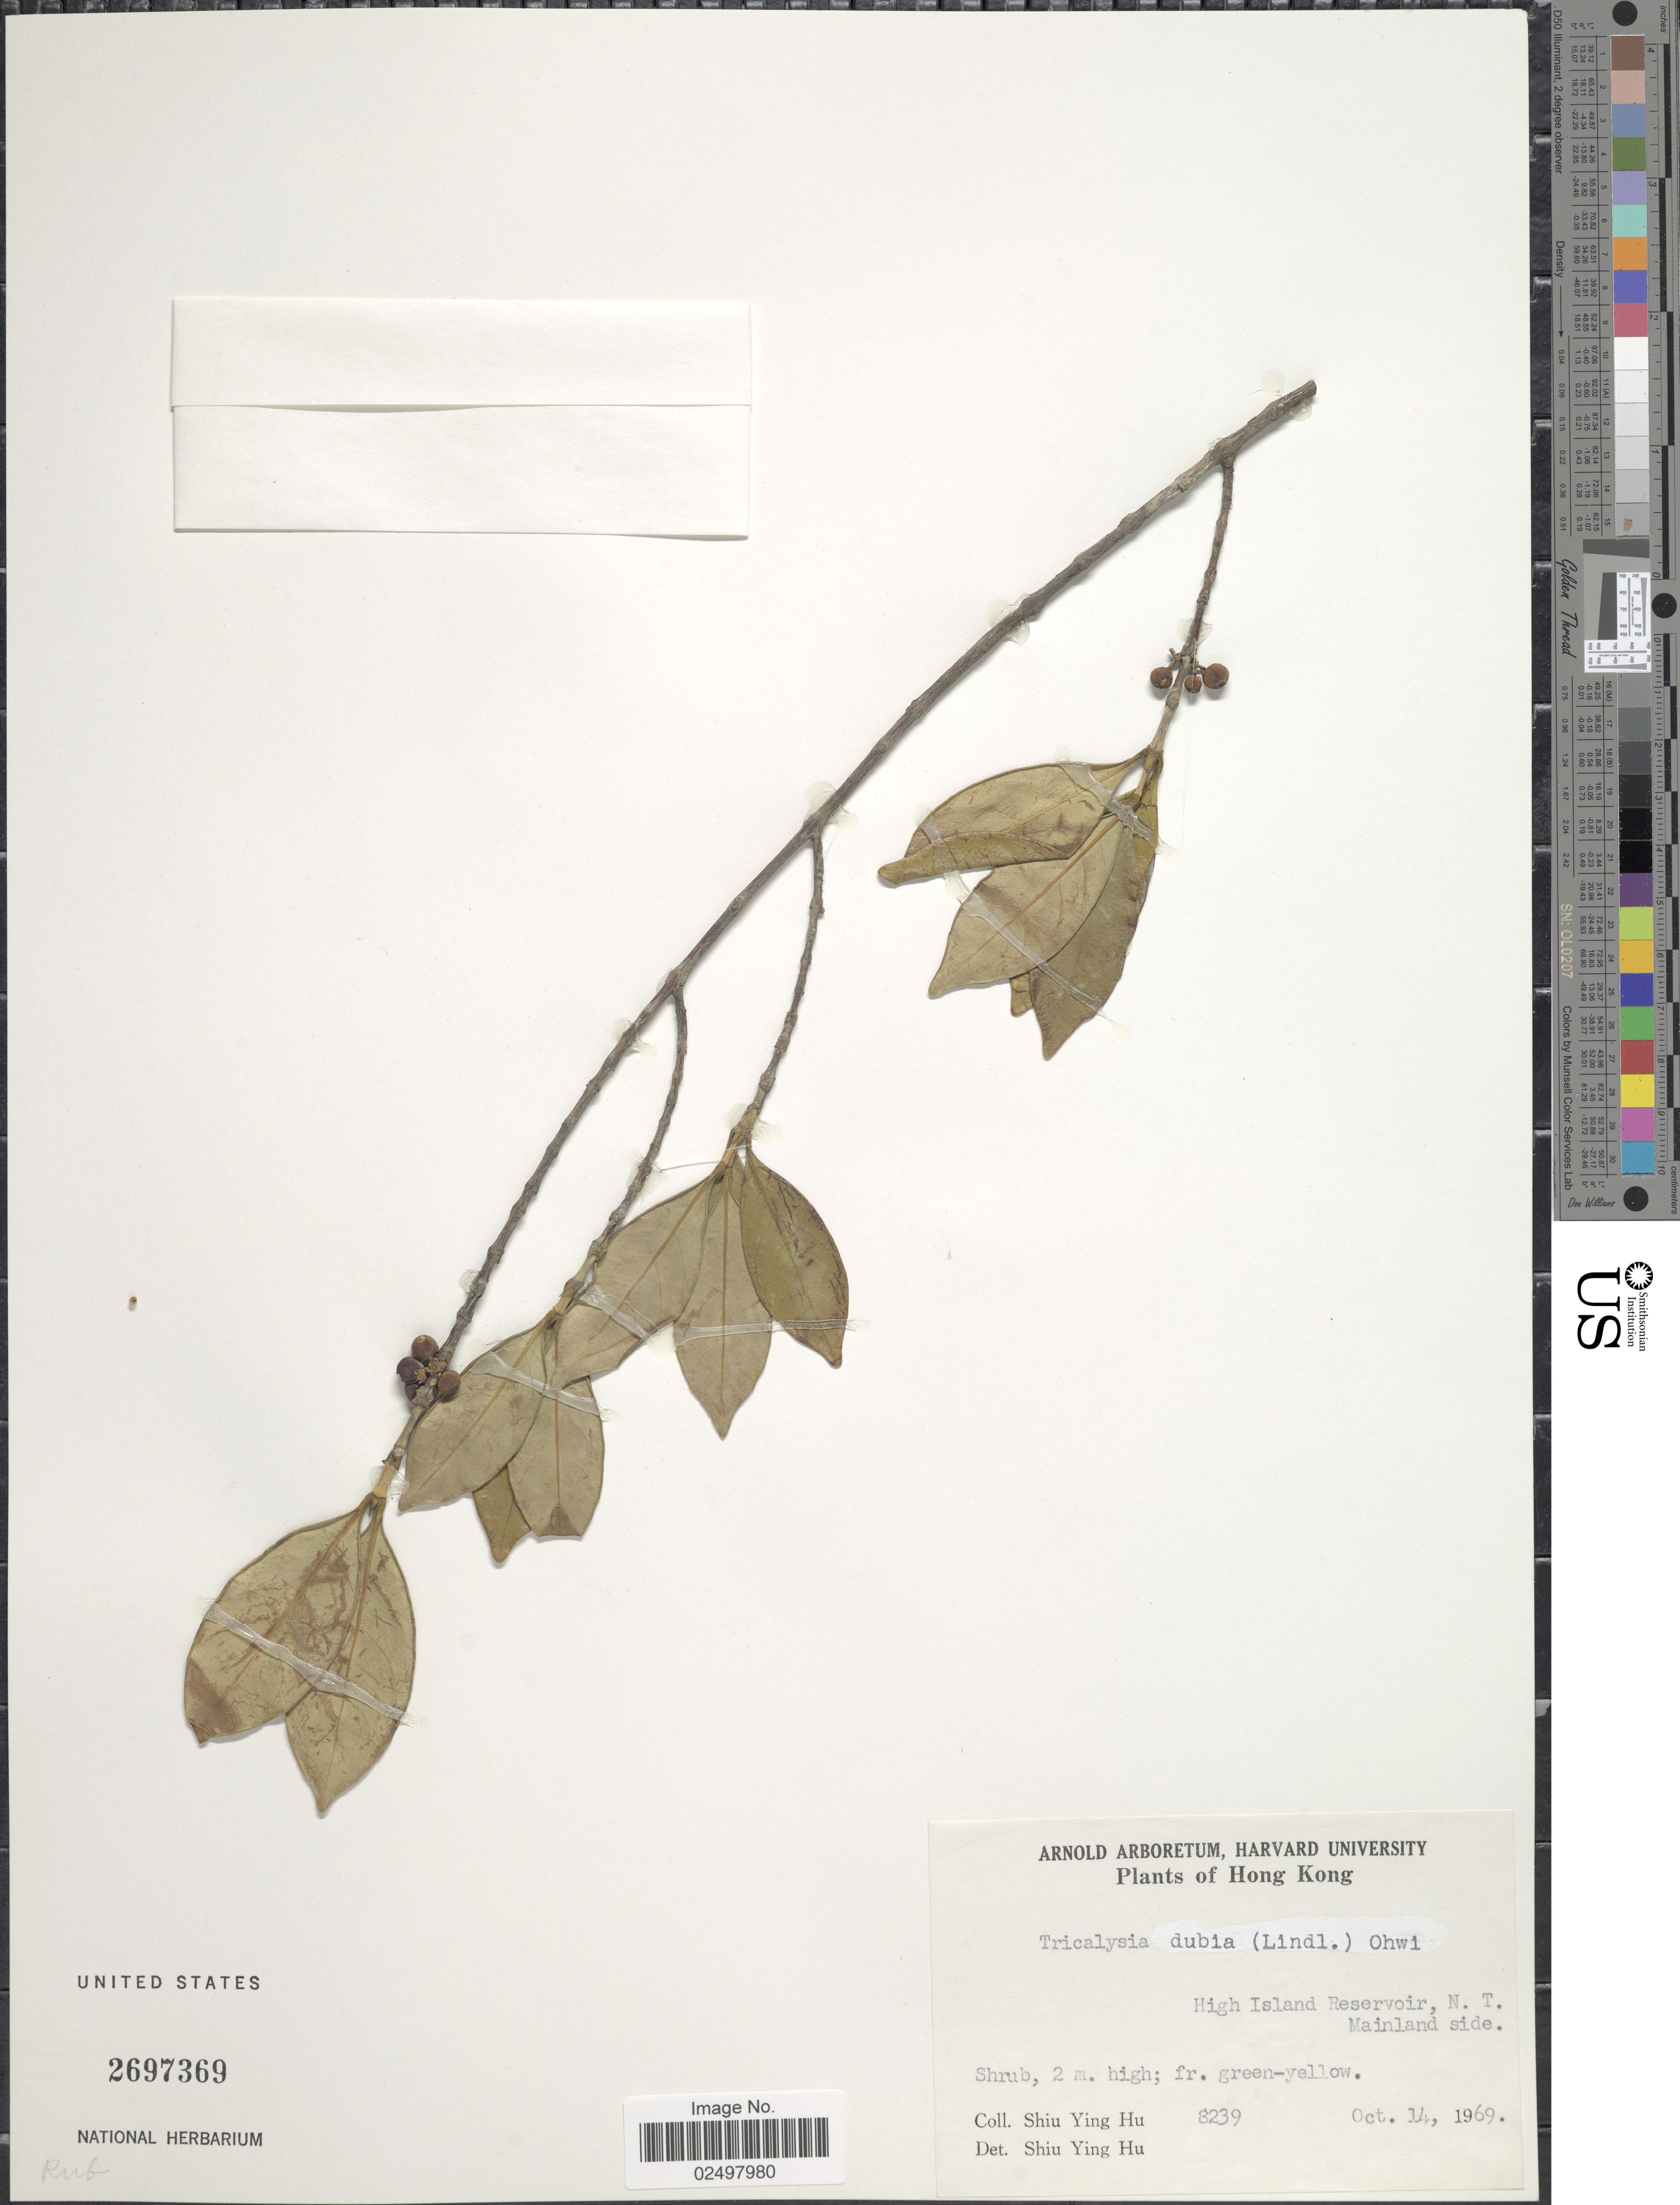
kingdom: Plantae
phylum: Tracheophyta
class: Magnoliopsida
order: Gentianales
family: Rubiaceae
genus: Tricalysia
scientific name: Tricalysia dubia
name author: (Lindl.) Ohwi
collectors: S. Y. Hu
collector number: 8239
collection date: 1969-10-14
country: China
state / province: Hong Kong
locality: High Island Reservoir, N.T., Mainland side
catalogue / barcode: US 2697369